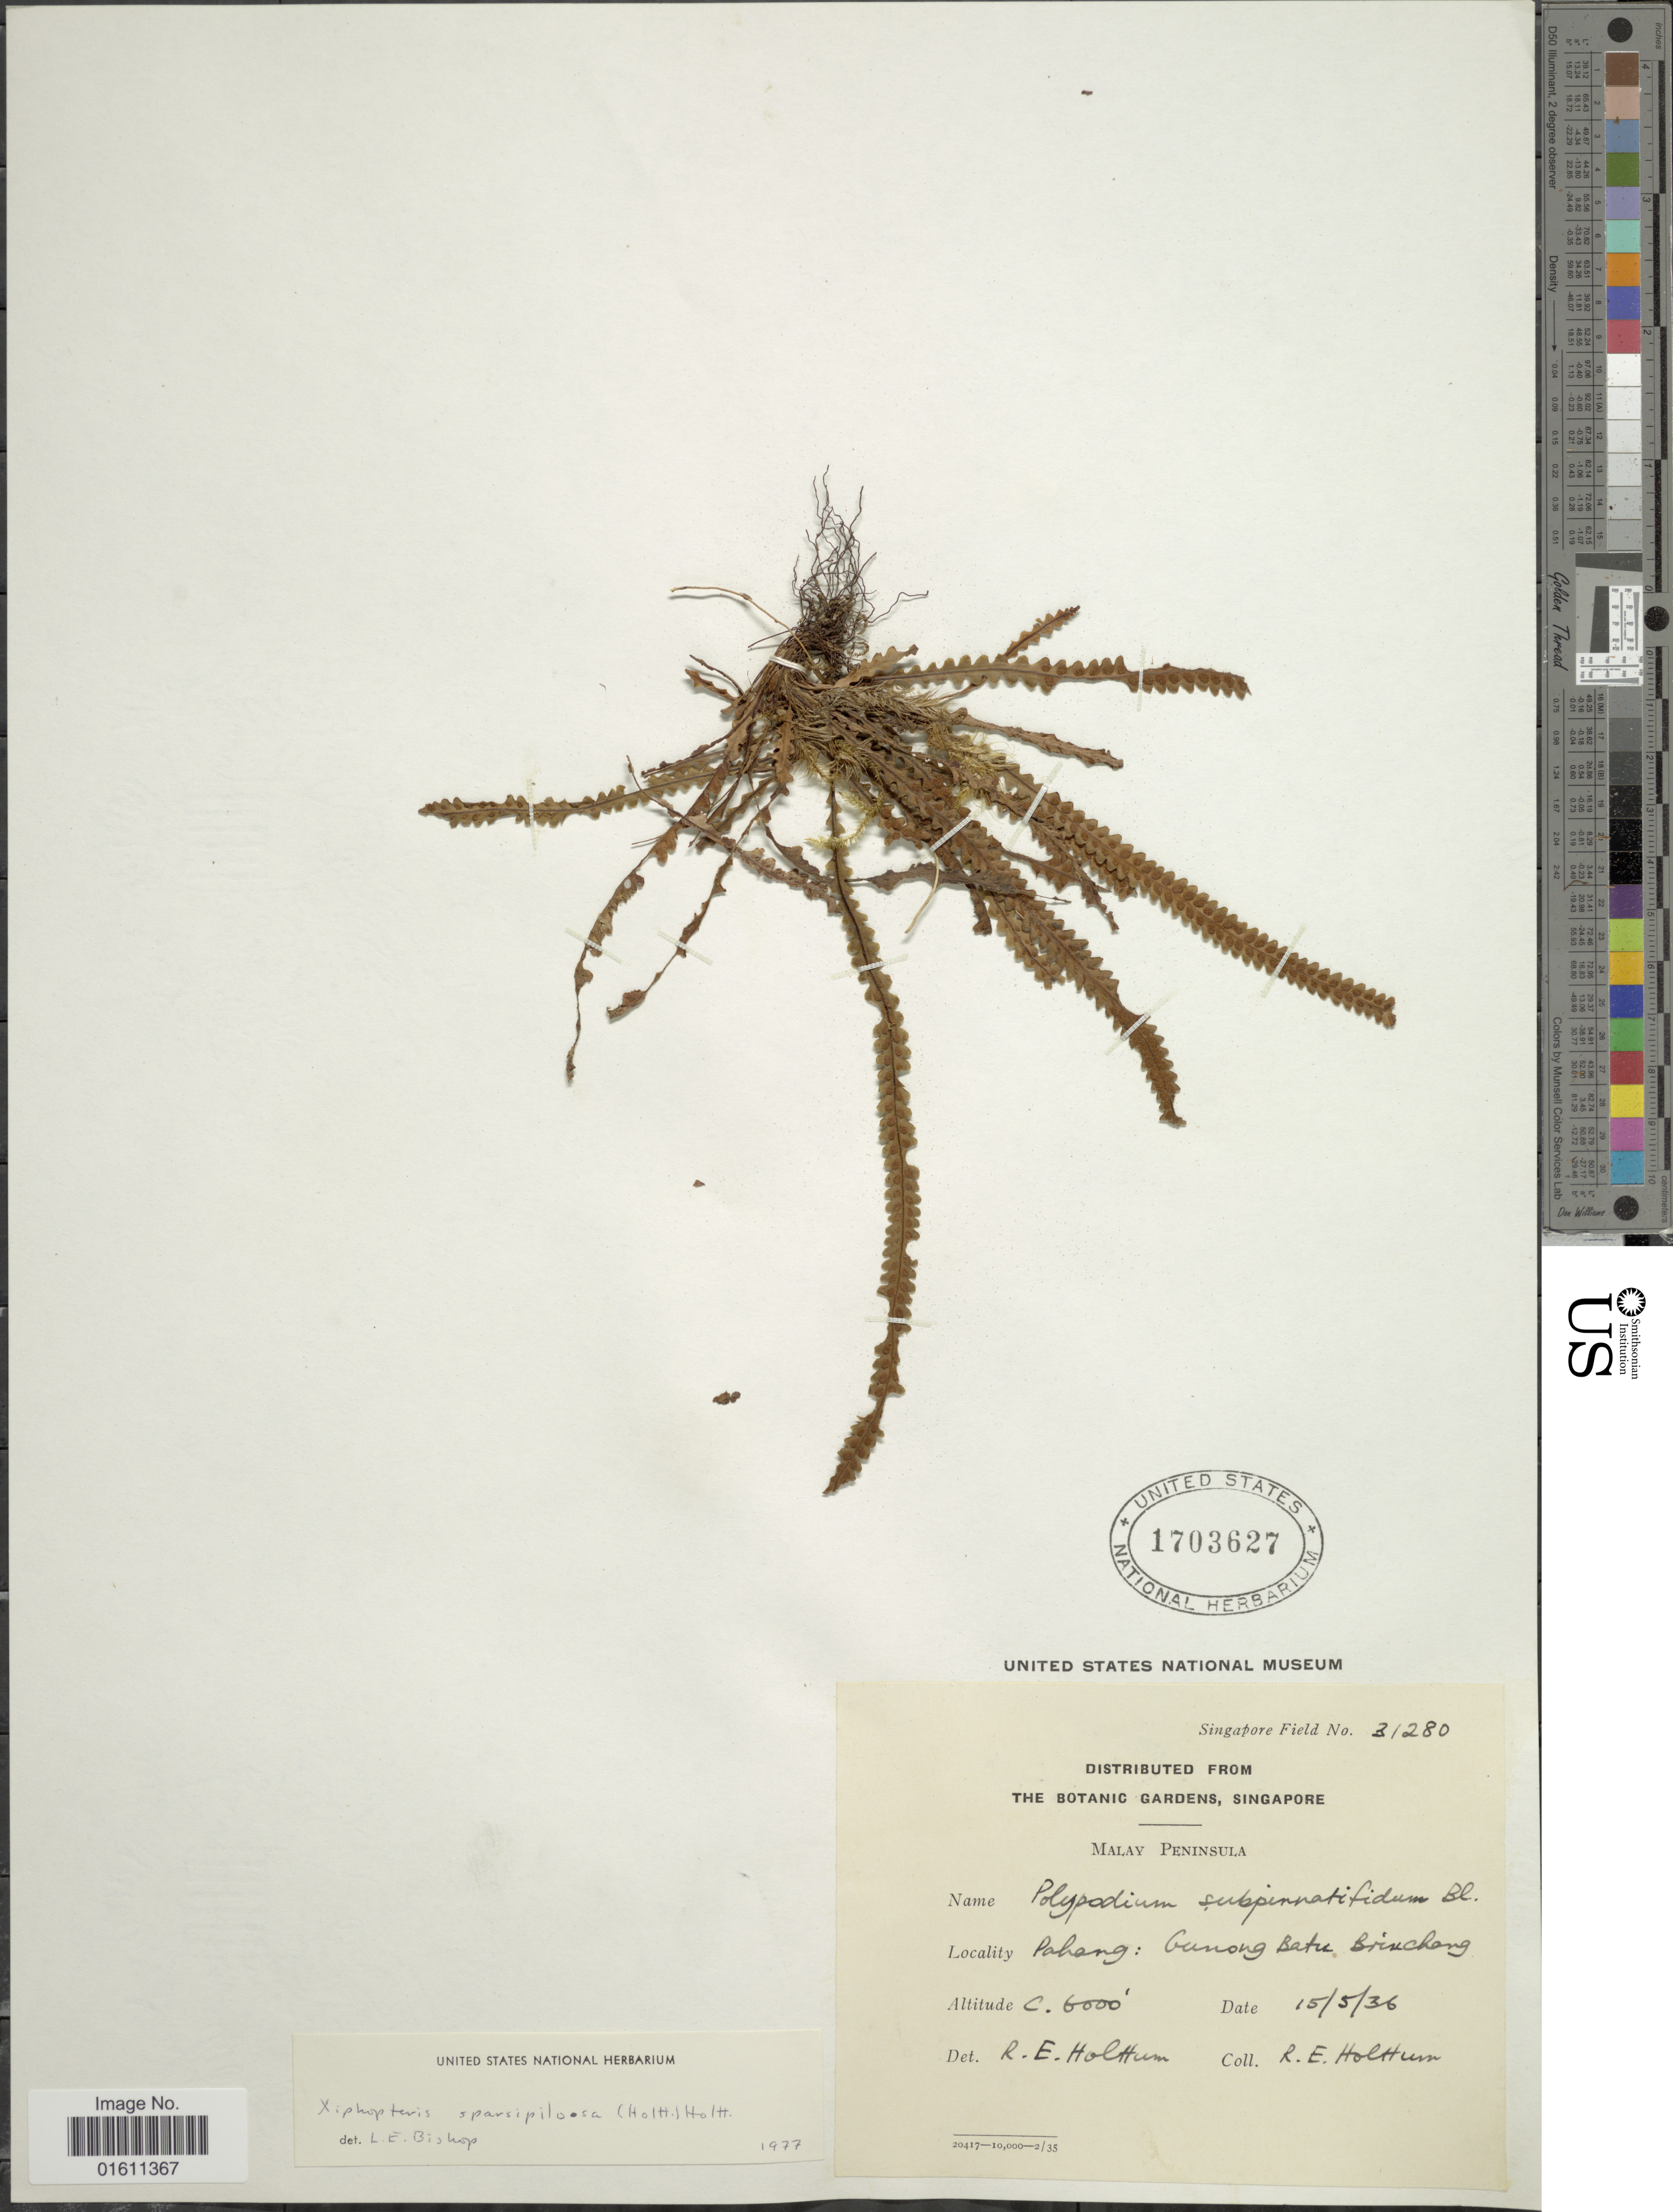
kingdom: Plantae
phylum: Tracheophyta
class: Polypodiopsida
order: Polypodiales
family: Polypodiaceae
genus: Xiphopterella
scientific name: Xiphopterella sparsipilosa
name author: (Holttum) Parris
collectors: R. E. Holttum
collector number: Singapore Field 31280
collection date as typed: Transcribed d/m/y: 15/5/36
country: Malaysia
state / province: Pahang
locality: Malay Peninsula, Pahang: Gunong Batu Brinchang.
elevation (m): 1829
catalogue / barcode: US 1703627